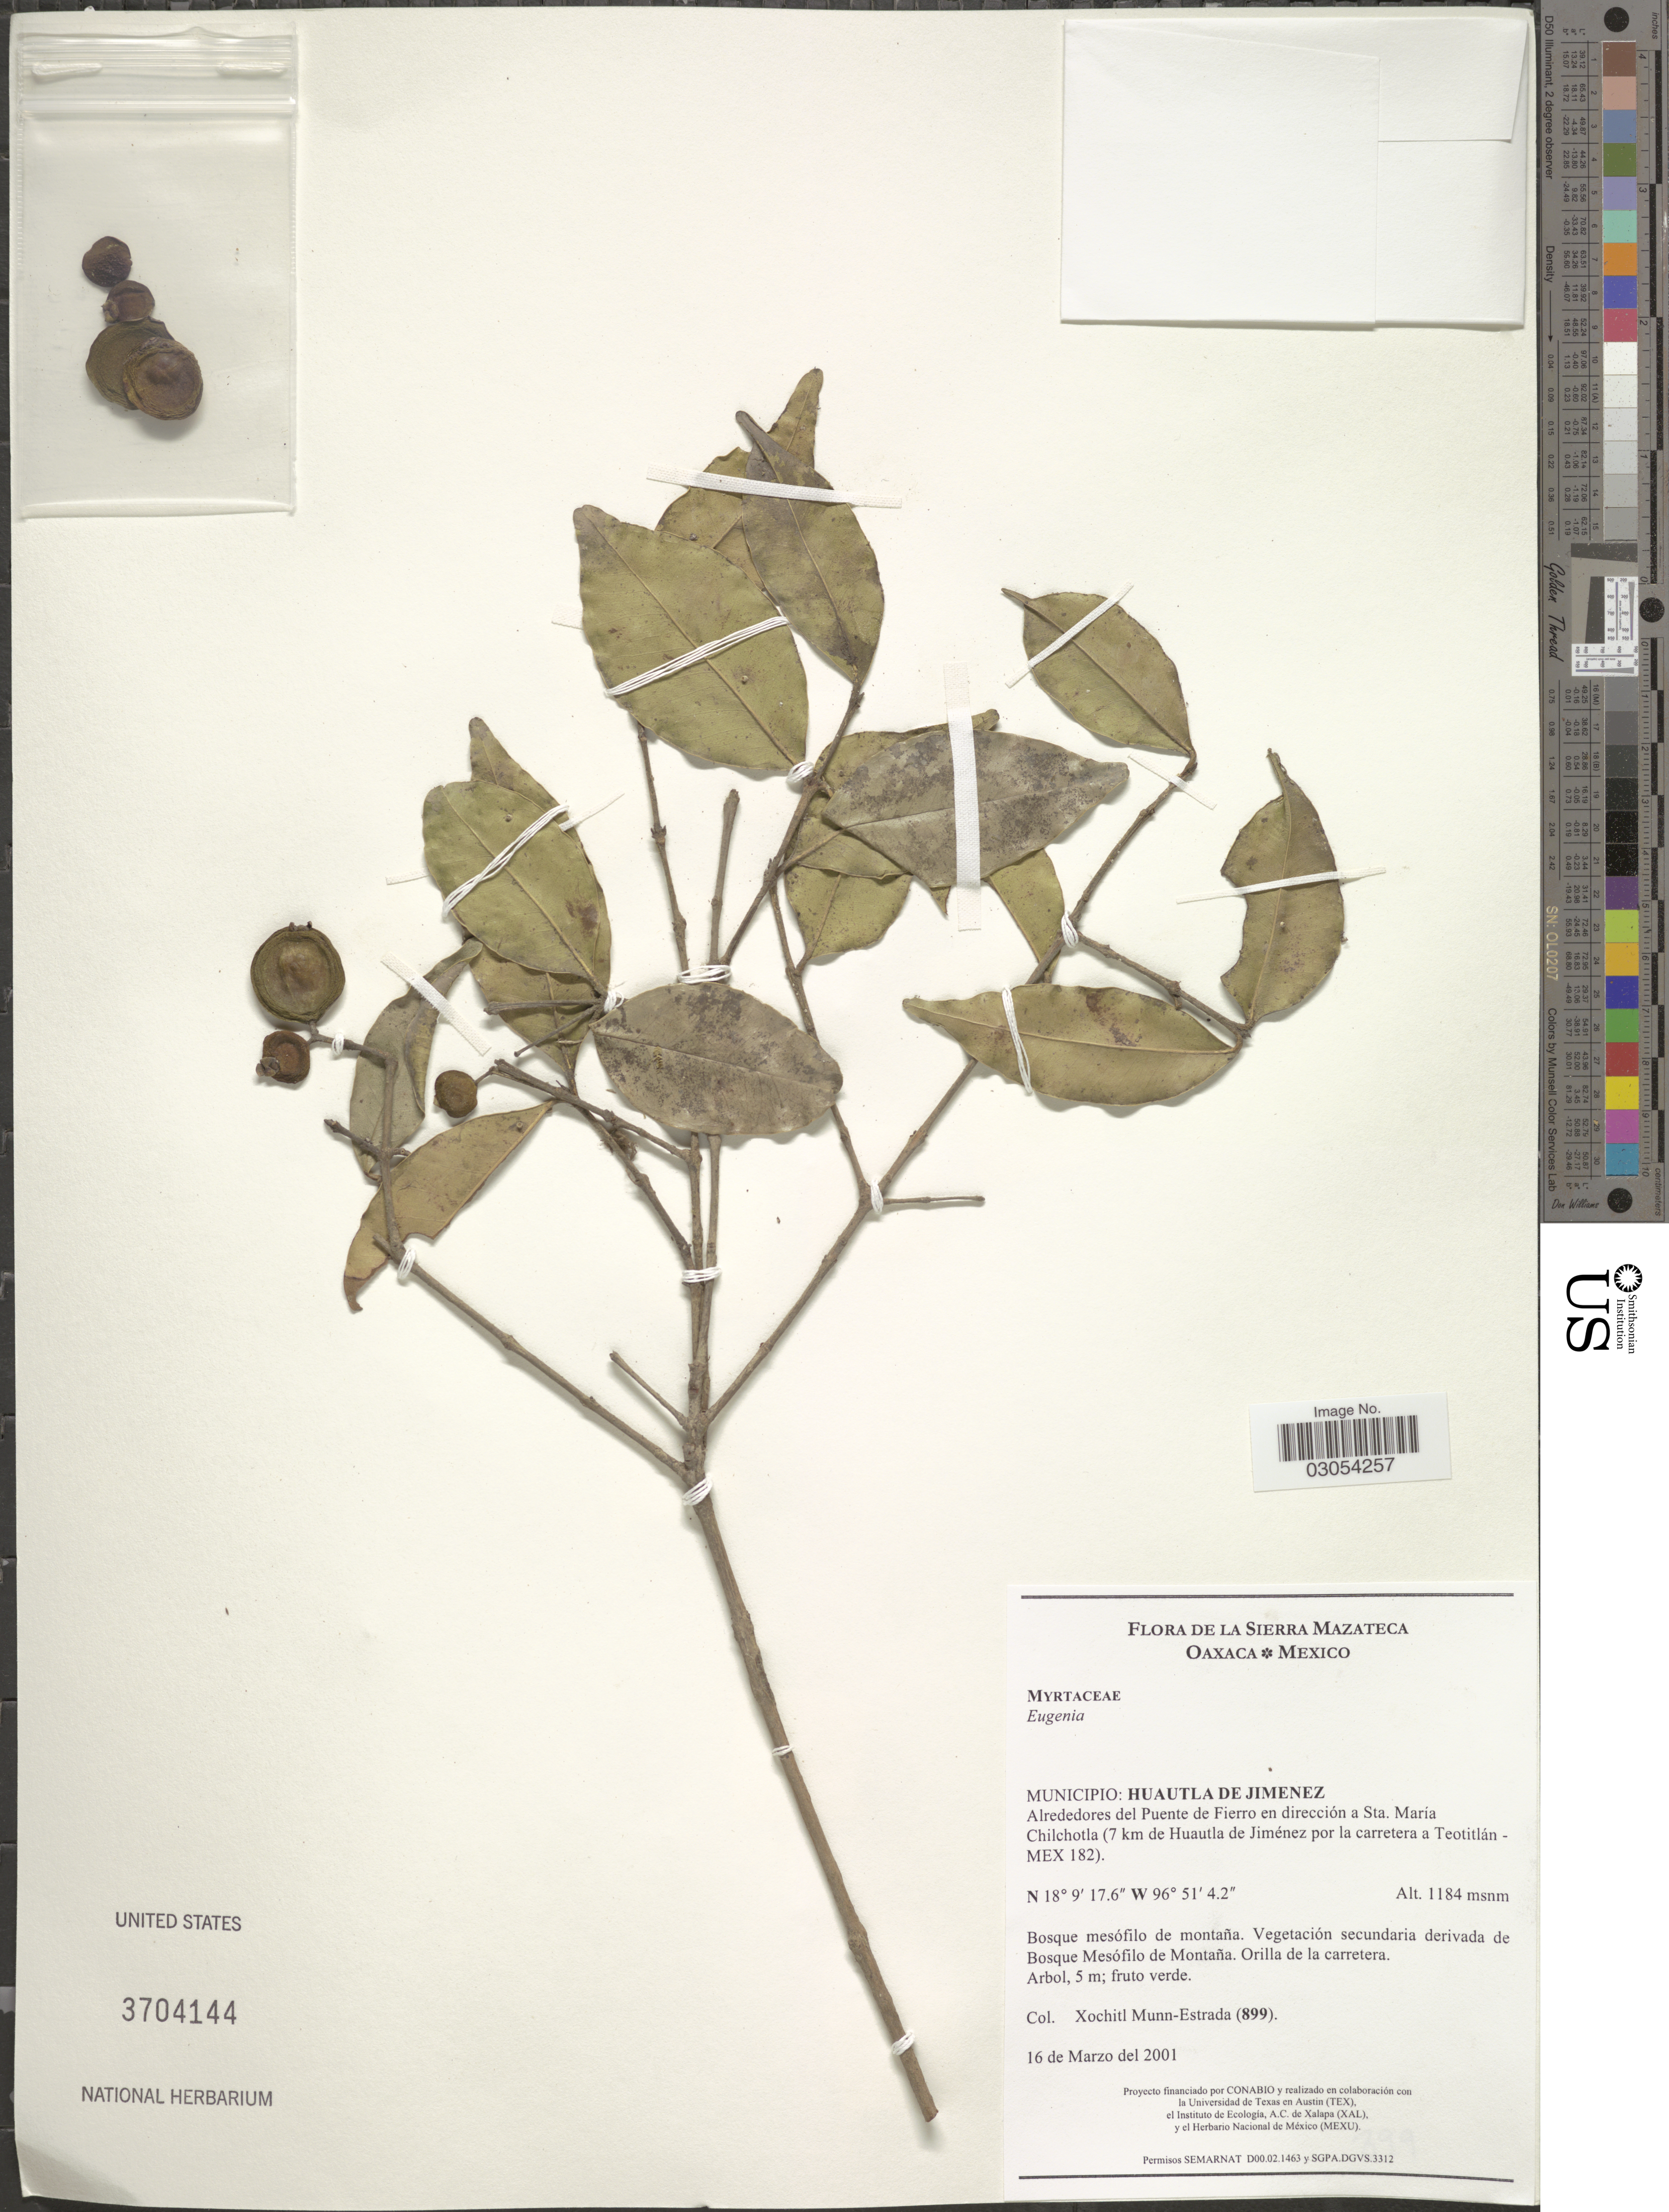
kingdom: Plantae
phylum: Tracheophyta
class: Magnoliopsida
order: Myrtales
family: Myrtaceae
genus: Eugenia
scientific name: Eugenia sp.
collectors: X. Munn-Estrada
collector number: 899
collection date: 2001-03-16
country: Mexico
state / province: Oaxaca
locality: Sierra Mazateca. Municipio: Huautla de Jimenez. Alrededores del Puente de Fierro en dirección a Sta. María Chilchotla (7 km de Huautla de Jiménez por la carretera a Teotitlán- Mex 182).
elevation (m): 1184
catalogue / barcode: US 3704144